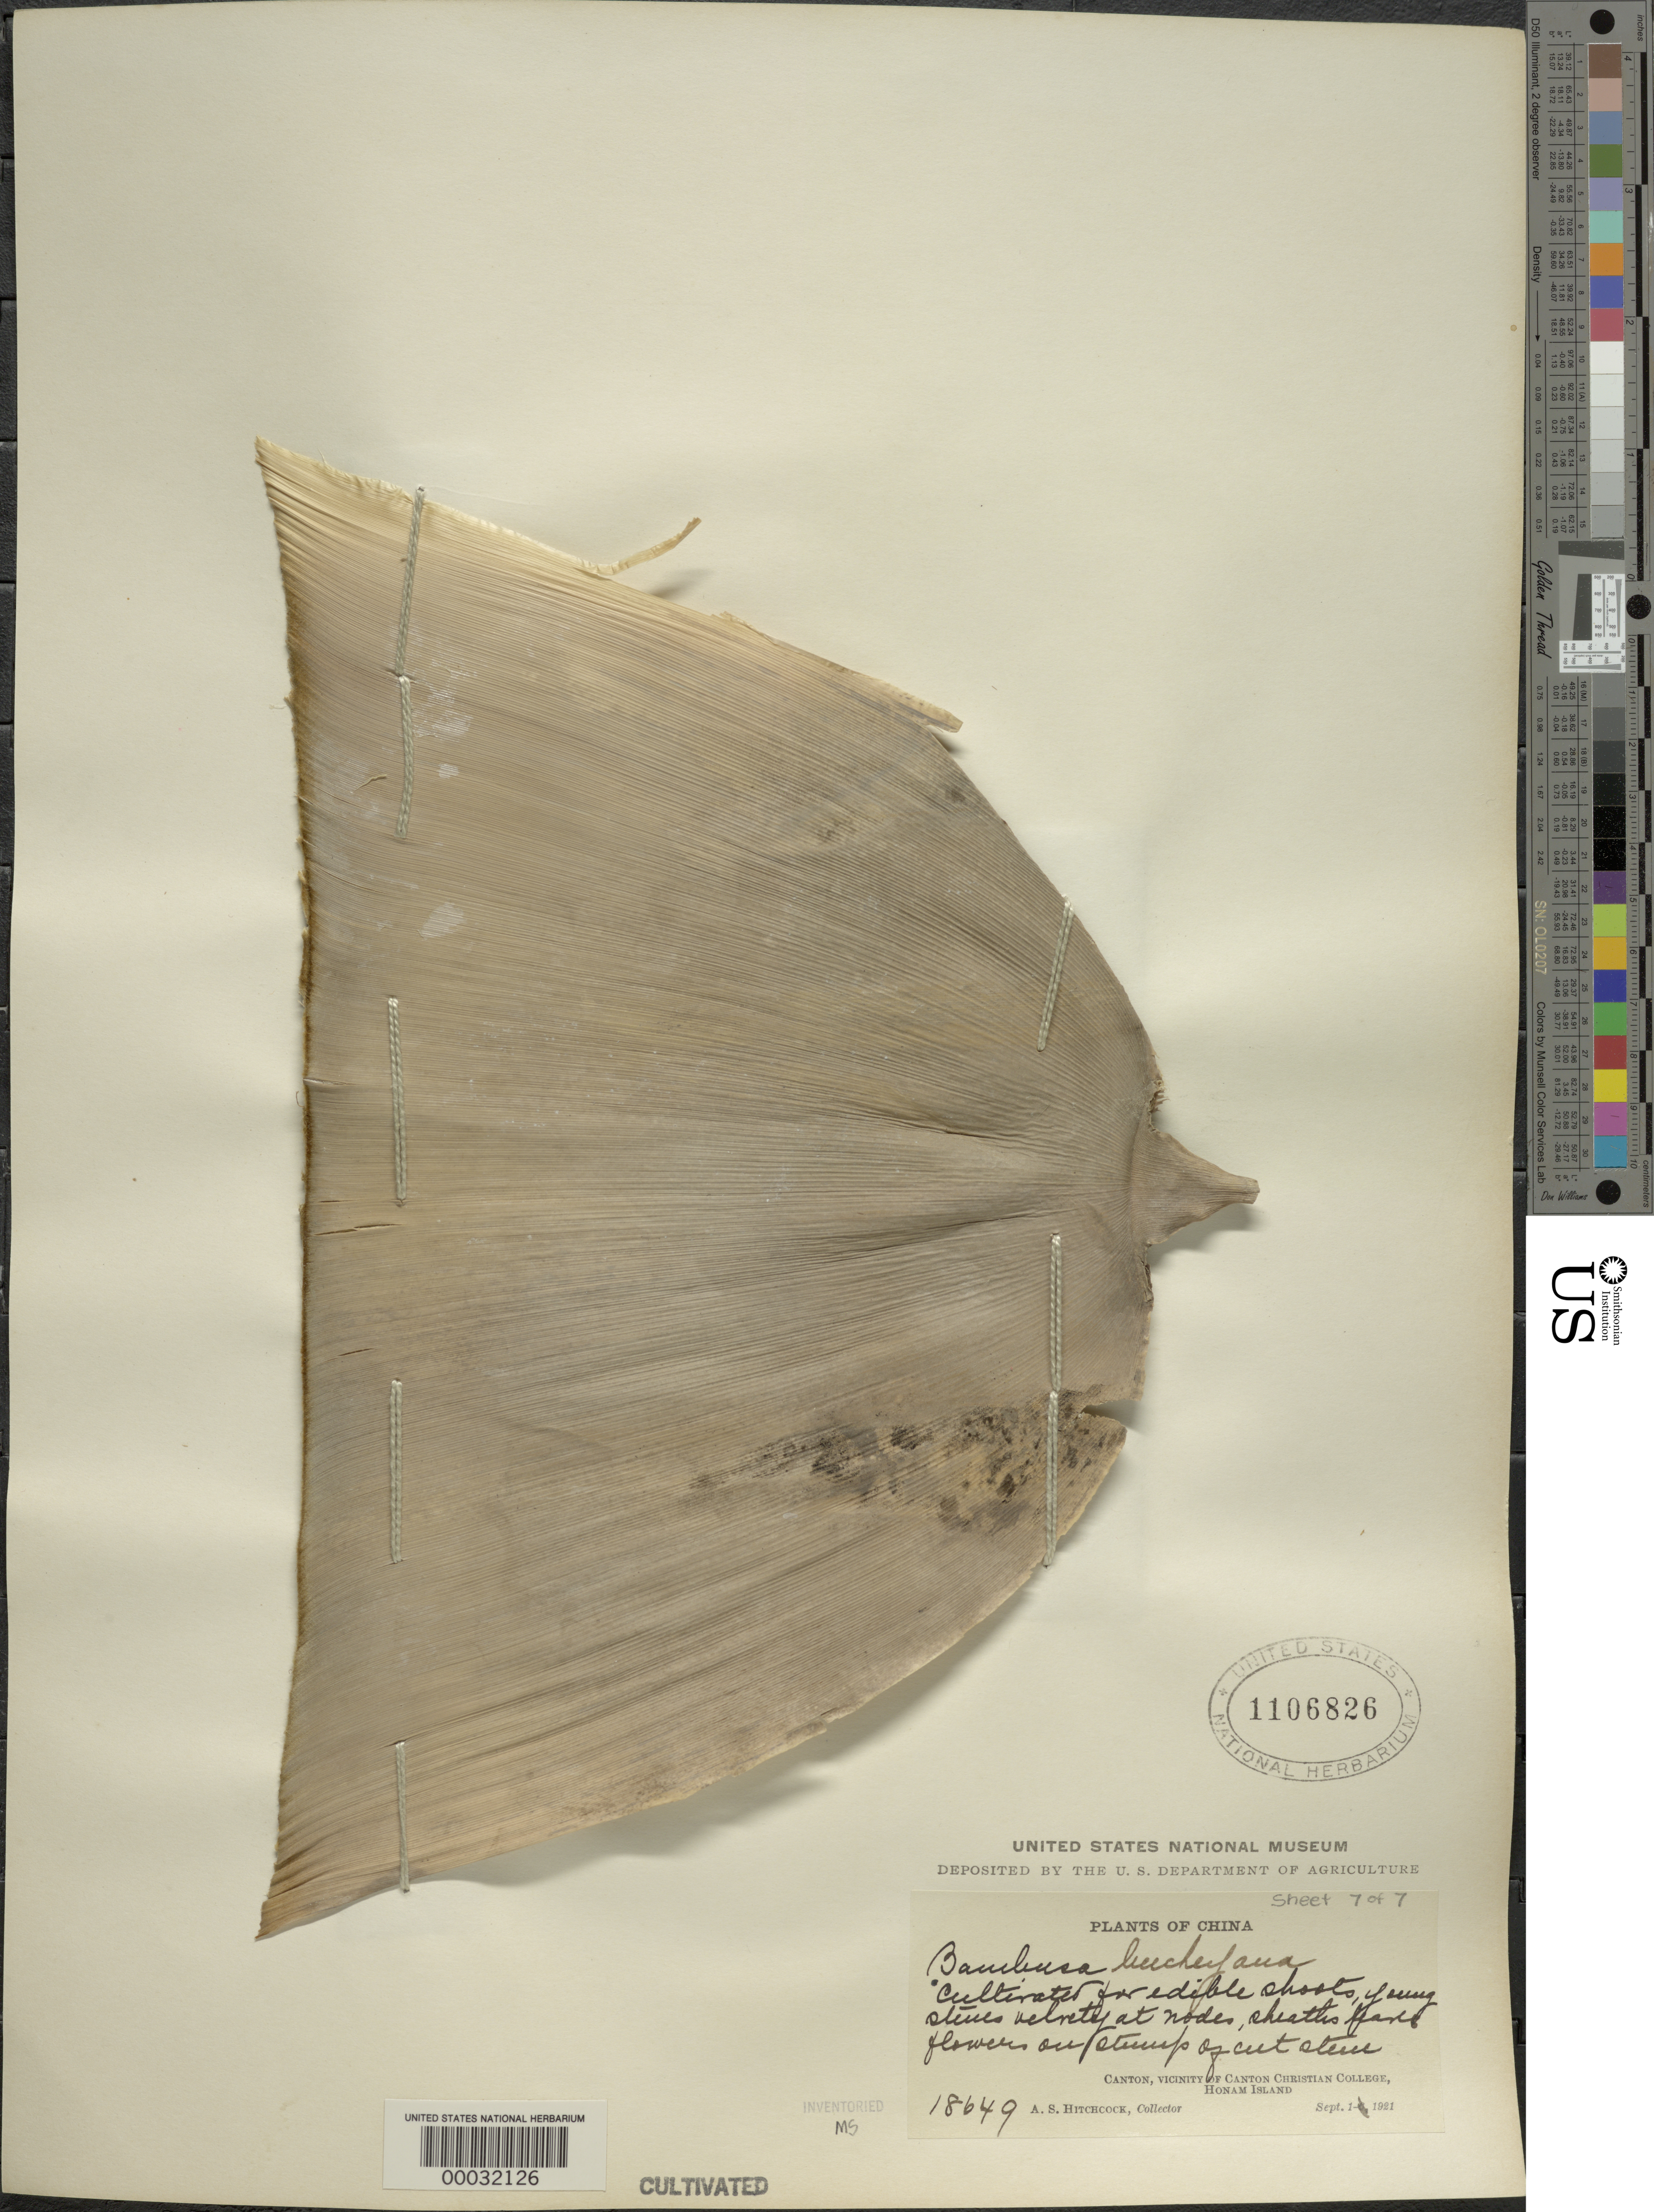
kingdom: Plantae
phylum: Tracheophyta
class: Liliopsida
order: Poales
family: Poaceae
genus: Bambusa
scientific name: Bambusa beecheyana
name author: Munro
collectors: A. S. Hitchcock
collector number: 18649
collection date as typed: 01 Sep 1921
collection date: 1921-09-01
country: China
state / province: Guangdong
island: Honam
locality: Canton christian college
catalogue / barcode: US 1106826